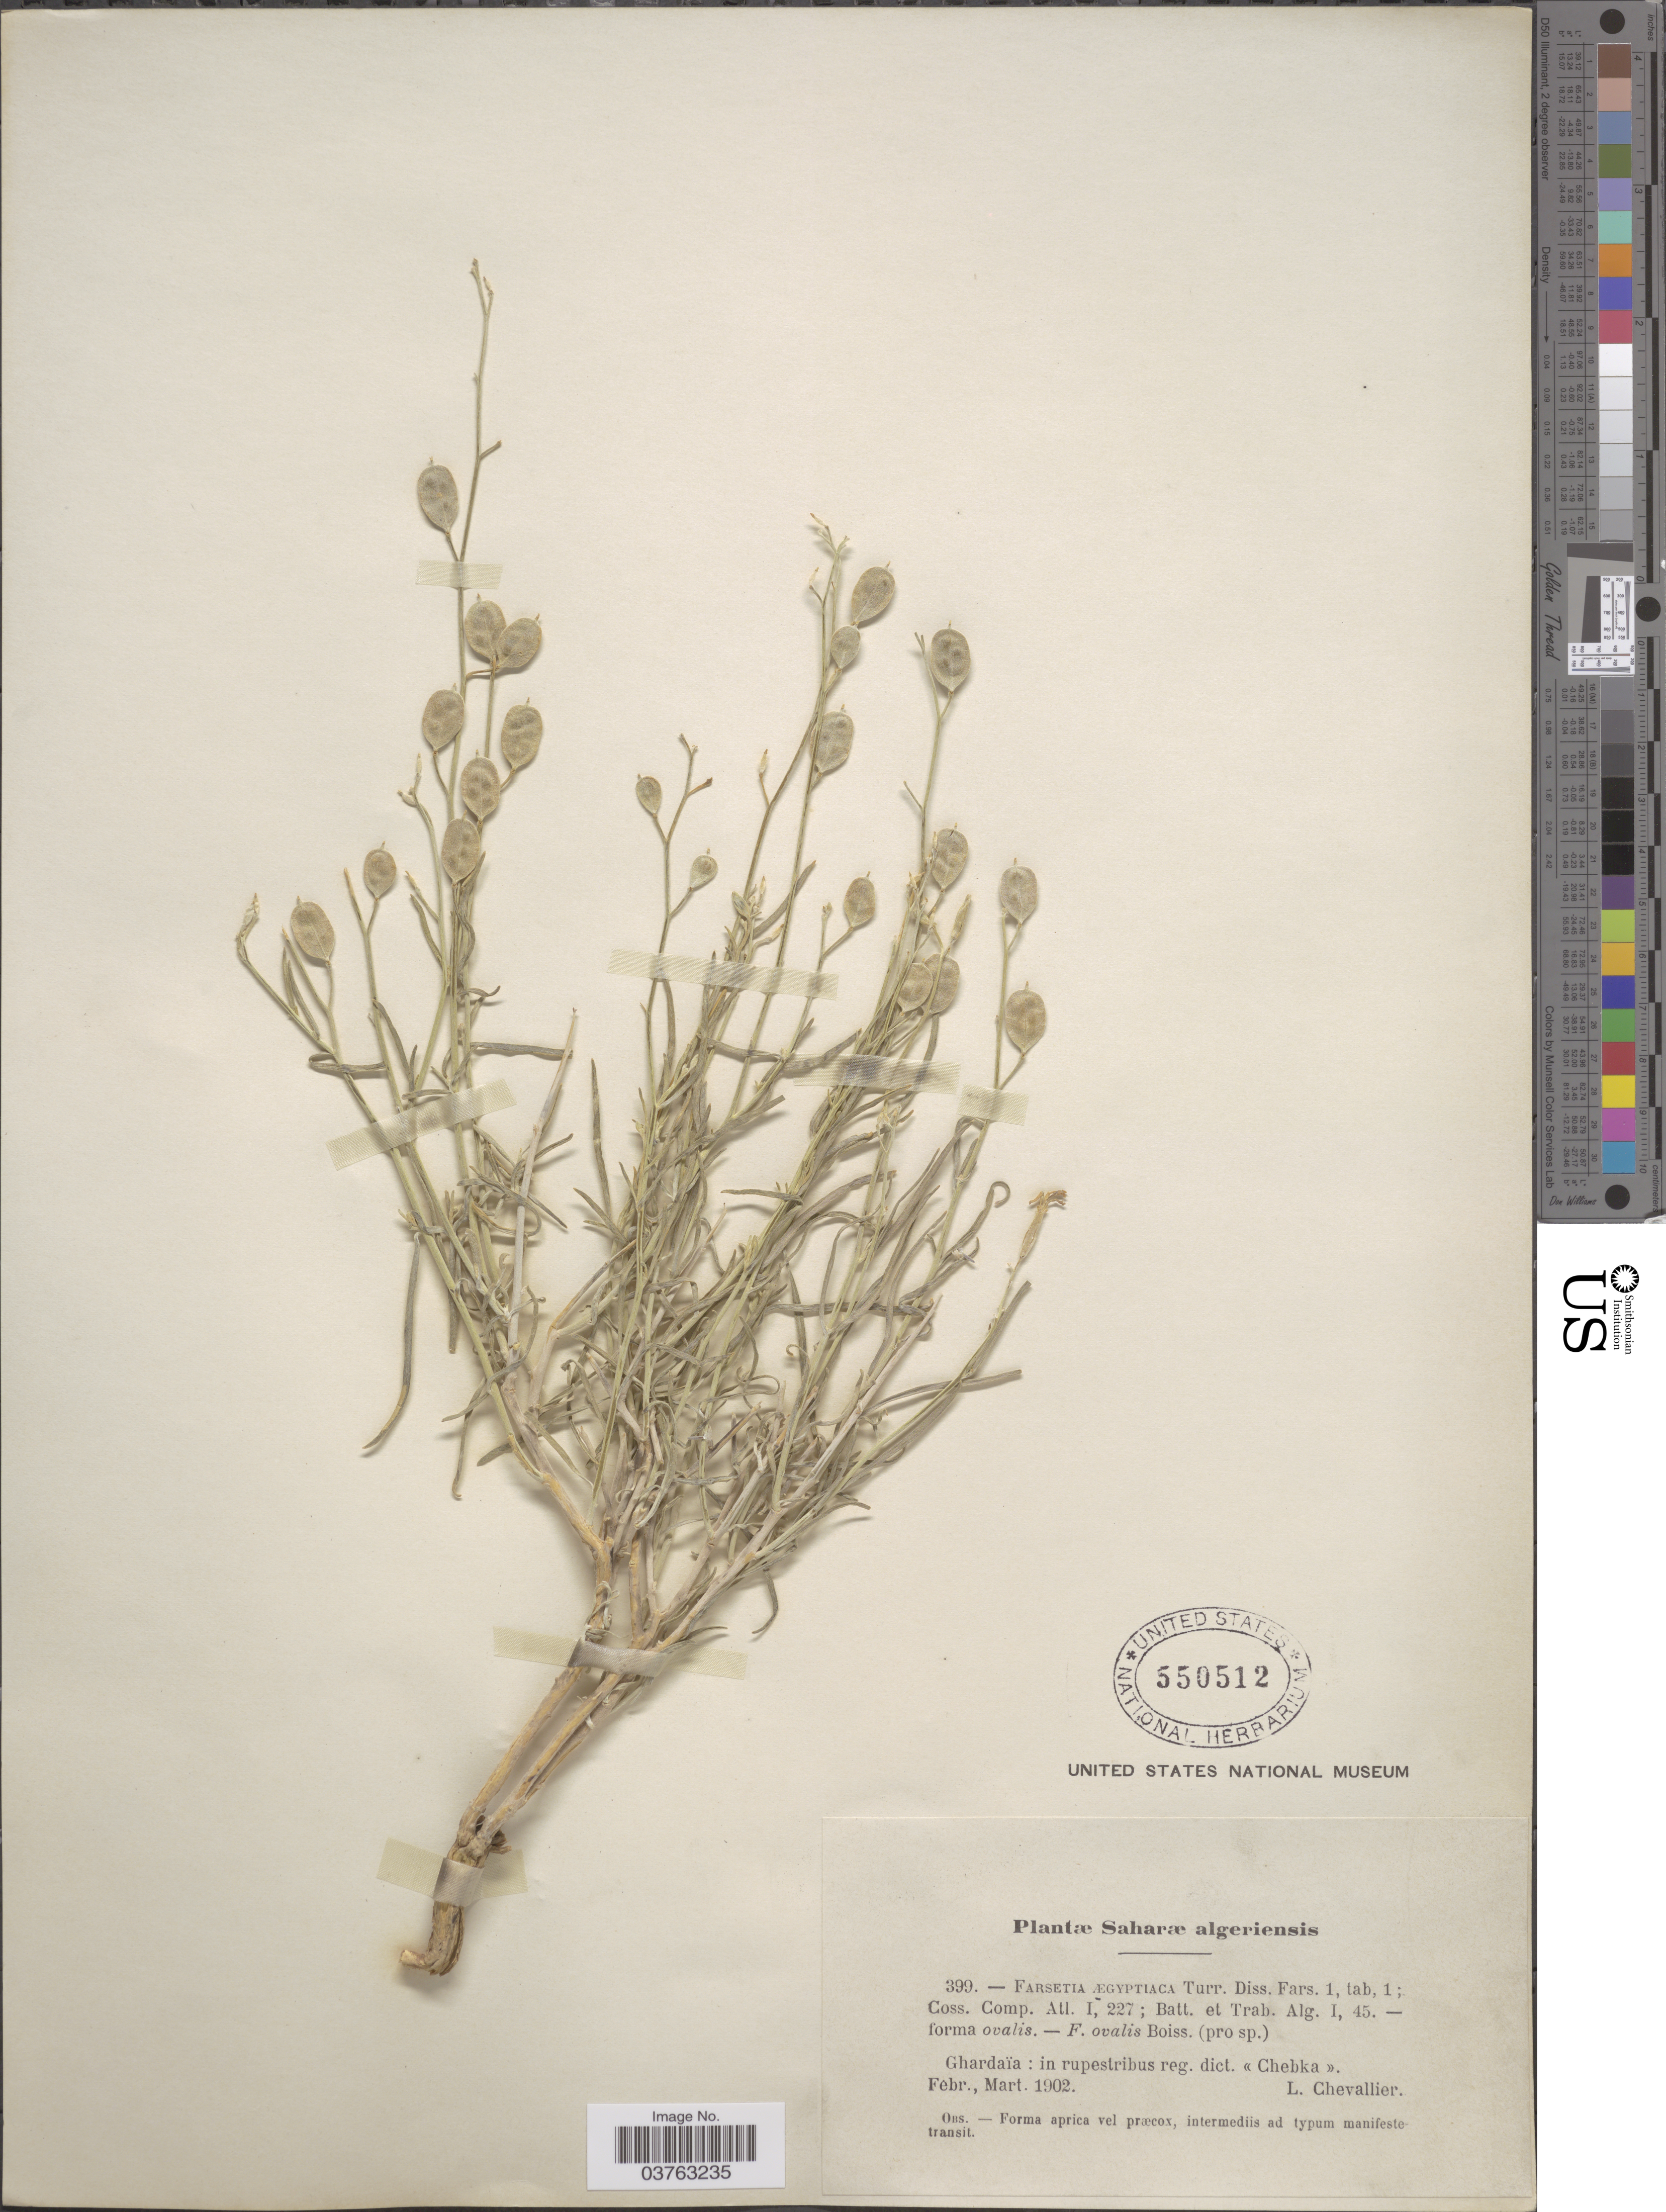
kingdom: Plantae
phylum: Tracheophyta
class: Magnoliopsida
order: Brassicales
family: Brassicaceae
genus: Farsetia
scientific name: Farsetia aegyptia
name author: Turra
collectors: L. Chevallier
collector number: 399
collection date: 1902-02/1902-03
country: Algeria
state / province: Ghardaïa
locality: Saharæ algeriensis. In rupestribus reg. dict. «Chebka».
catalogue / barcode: US 550512